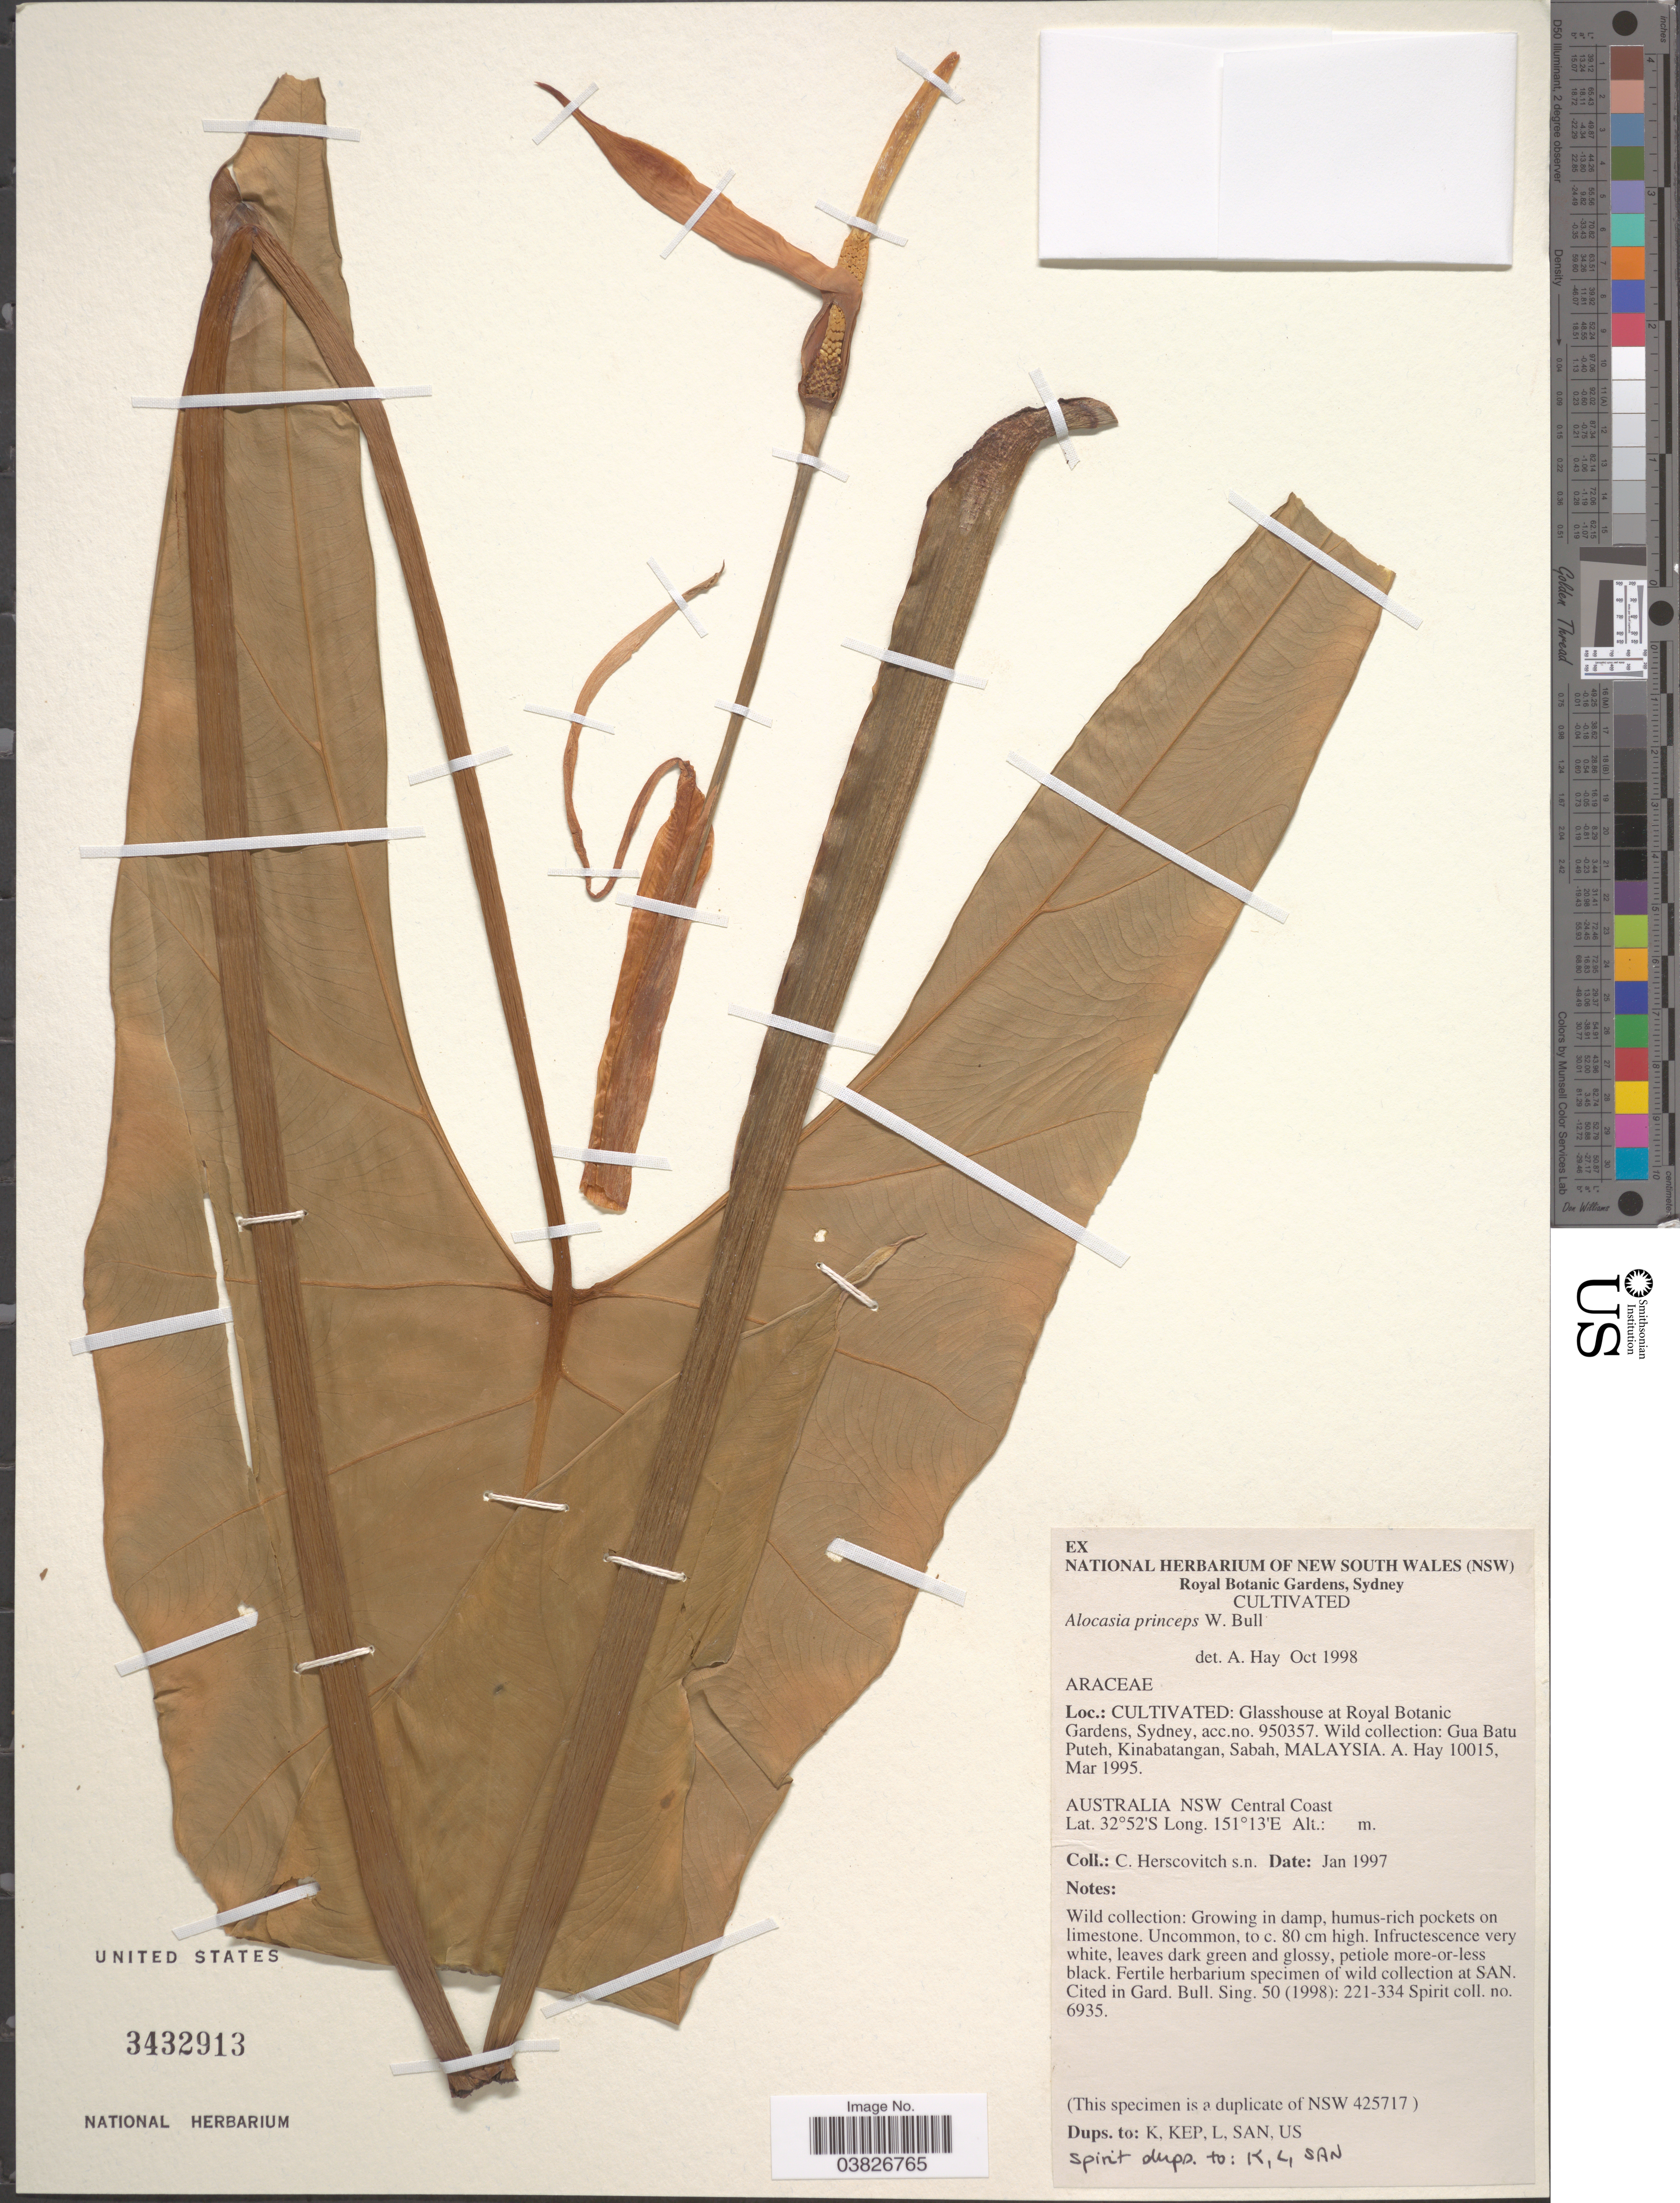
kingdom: Plantae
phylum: Tracheophyta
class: Liliopsida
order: Alismatales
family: Araceae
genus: Alocasia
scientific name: Alocasia princeps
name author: W. Bull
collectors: C. Herscovitch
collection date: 1997-01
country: Australia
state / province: New South Wales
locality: Glasshouse at Royal Botanic Gardens, Sydney. Central Coast.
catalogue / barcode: US 3432913